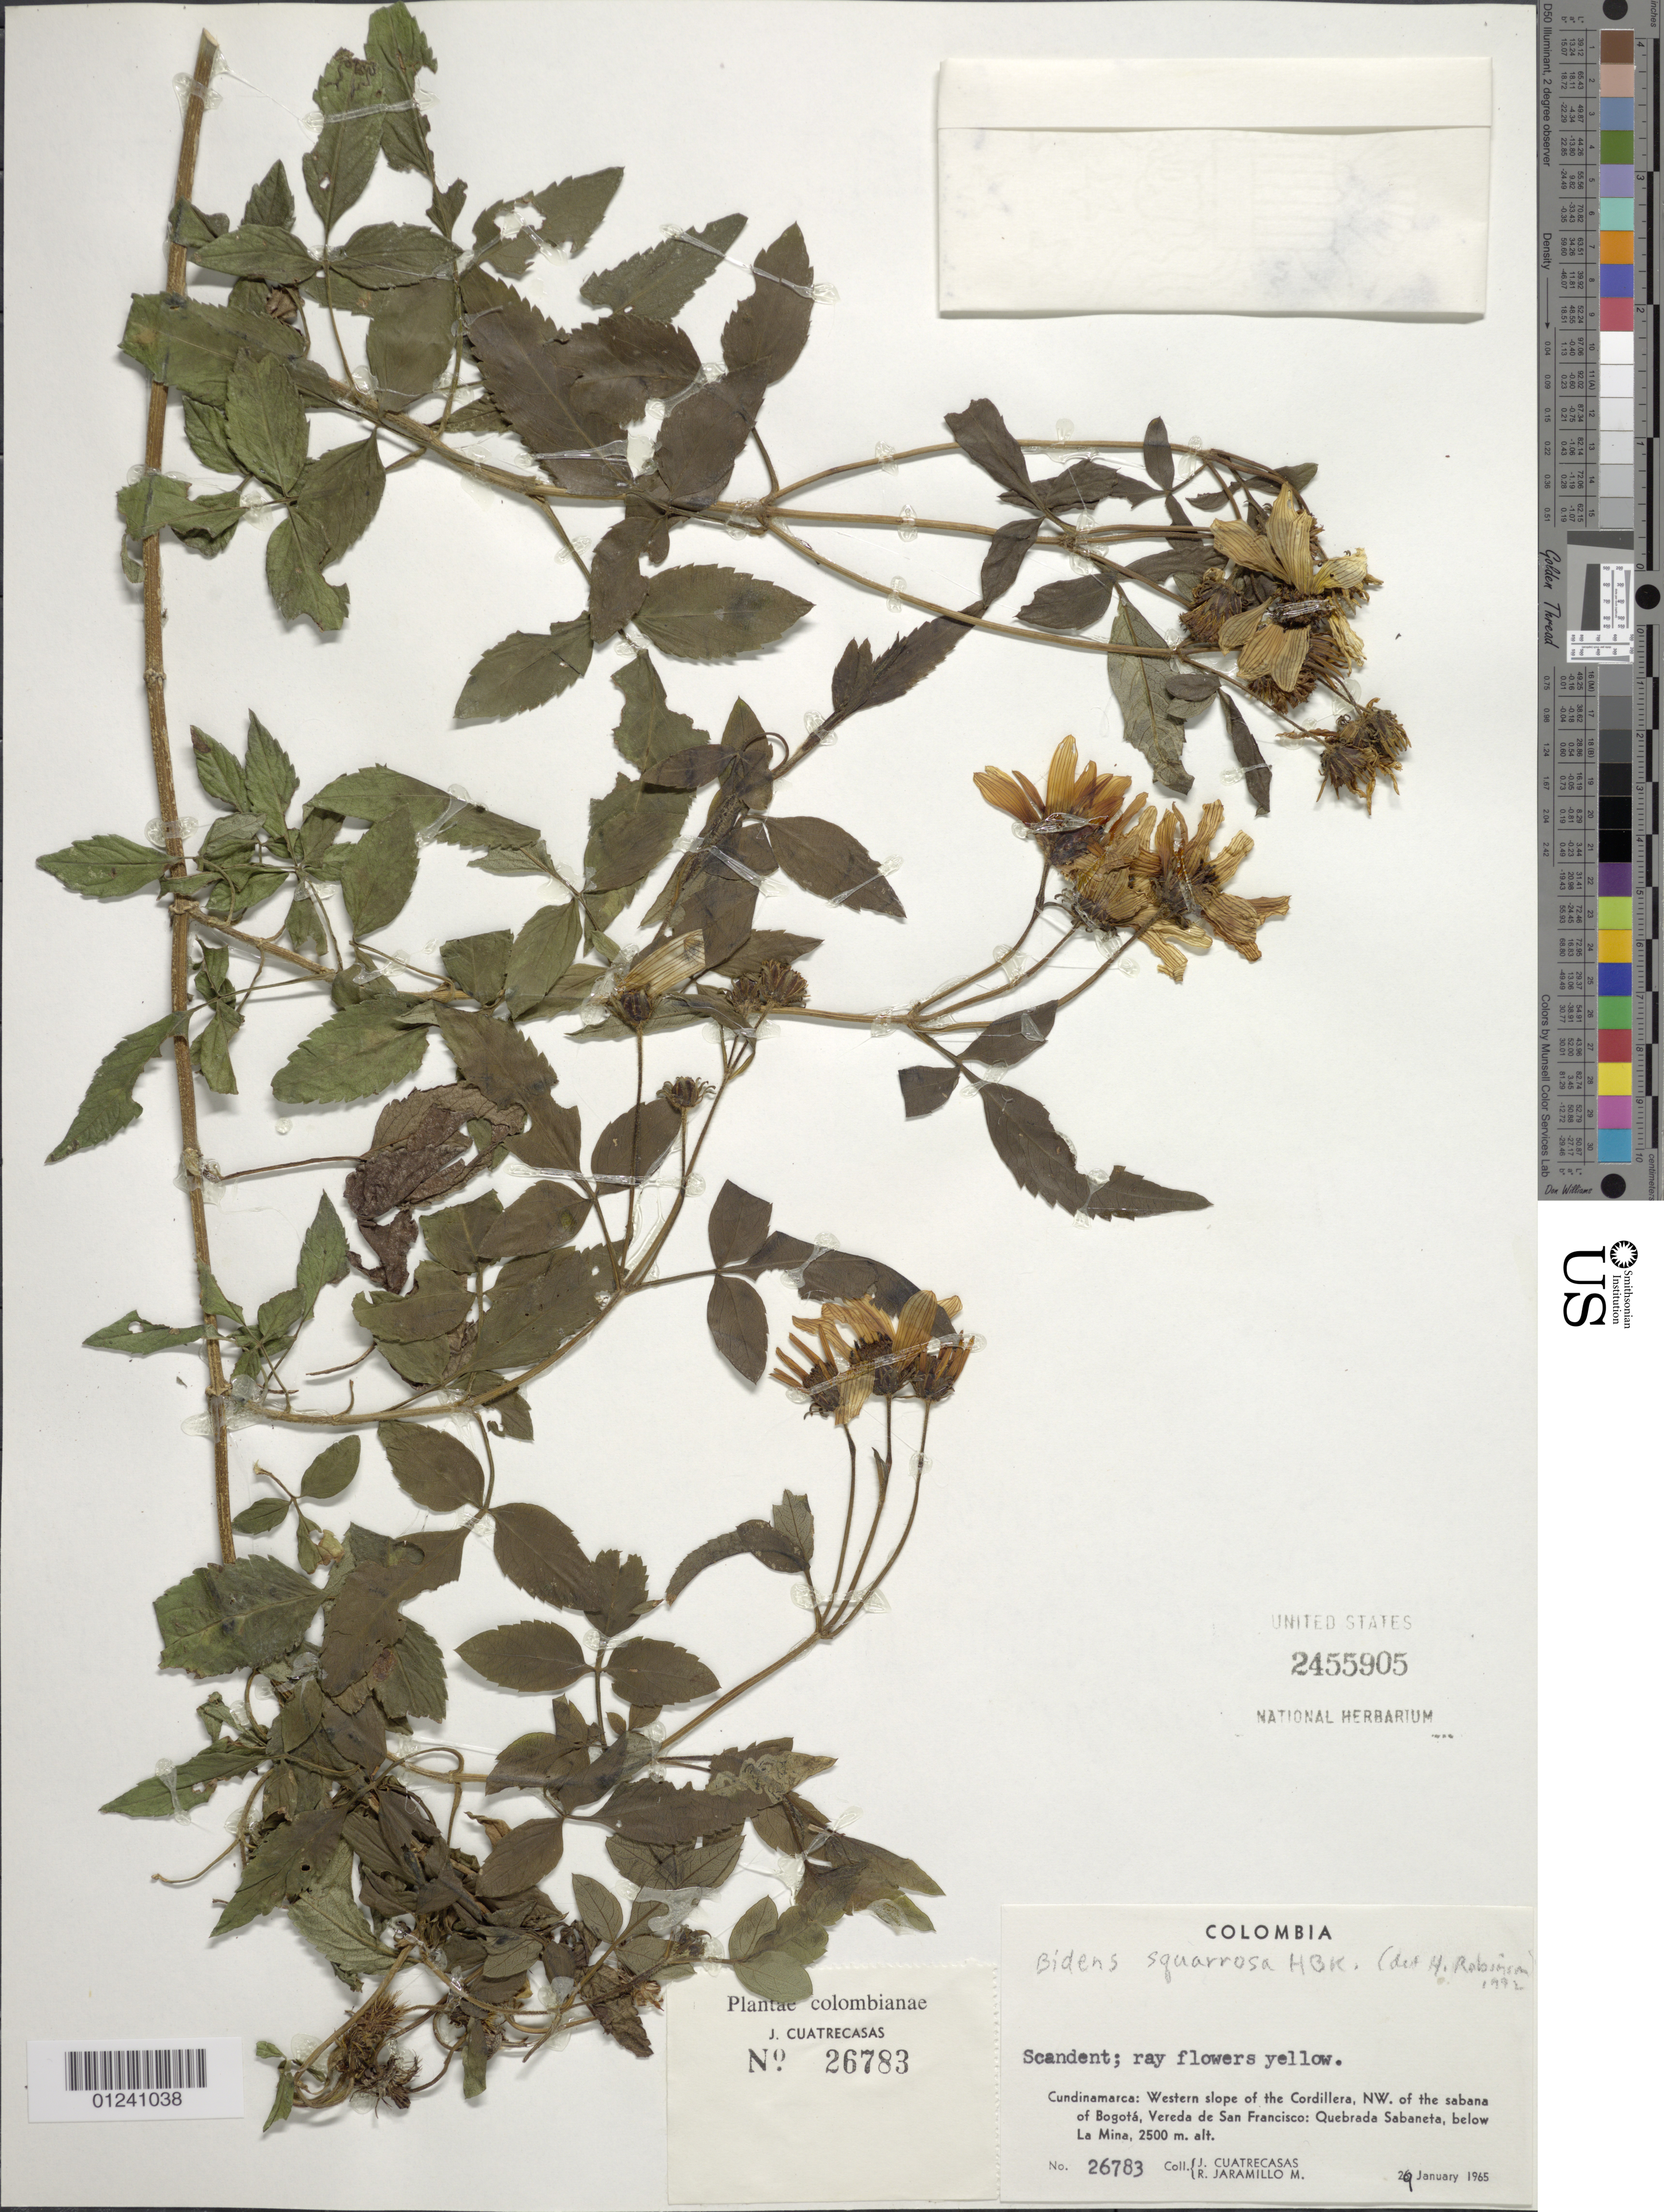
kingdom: Plantae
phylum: Tracheophyta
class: Magnoliopsida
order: Asterales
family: Asteraceae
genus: Bidens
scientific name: Bidens squarrosa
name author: Kunth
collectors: J. Cuatrecasas & R. Jaramillo M.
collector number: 26783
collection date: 1965-01-29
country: Colombia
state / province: Cundinamarca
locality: Western slopes of the Cordillera, NW. of the sabana of Bogota, Vereda de San Francisco: Quebrada Sabaneta, below La Mina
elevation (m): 2500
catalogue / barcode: US 2455905